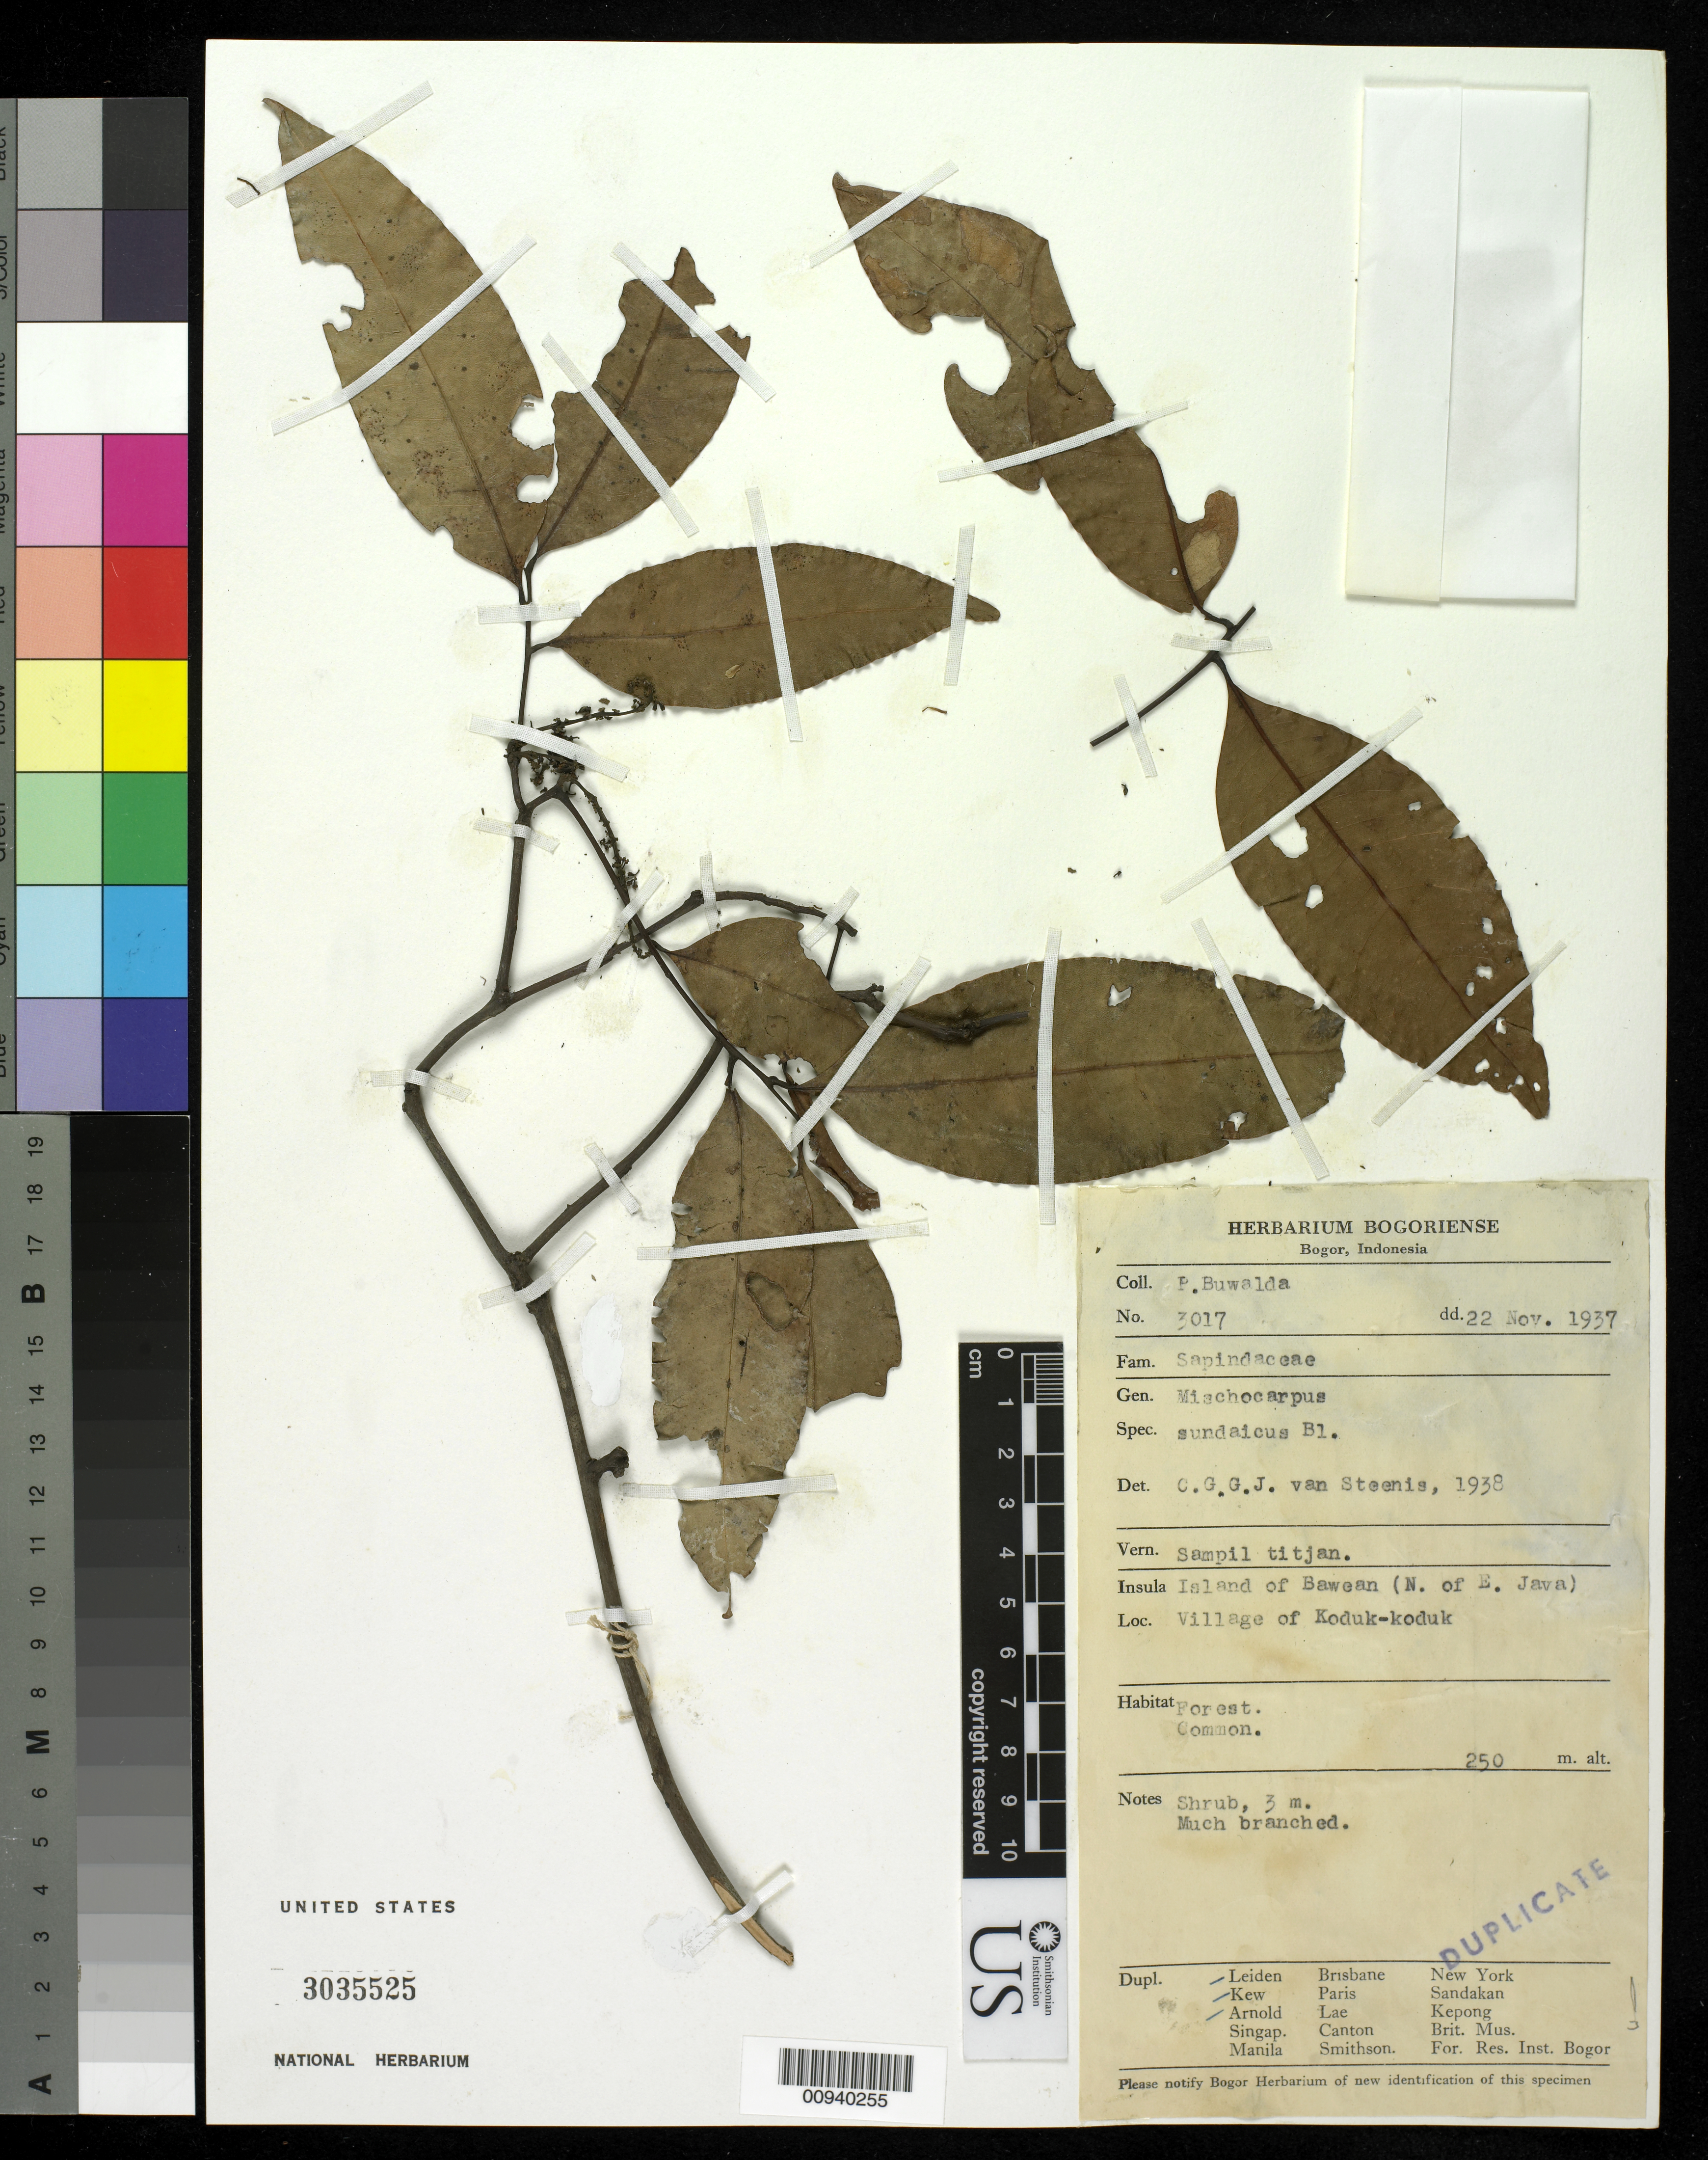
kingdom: Plantae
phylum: Tracheophyta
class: Magnoliopsida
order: Sapindales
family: Sapindaceae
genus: Mischocarpus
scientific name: Mischocarpus sundaicus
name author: Blume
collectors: C. G. van Steenis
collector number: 3017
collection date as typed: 22 Nov 1937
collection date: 1937-11-22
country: Indonesia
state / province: Java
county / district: East Java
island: Bawean I.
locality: Village of Koduk-Koduk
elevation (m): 250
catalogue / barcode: US 3035525